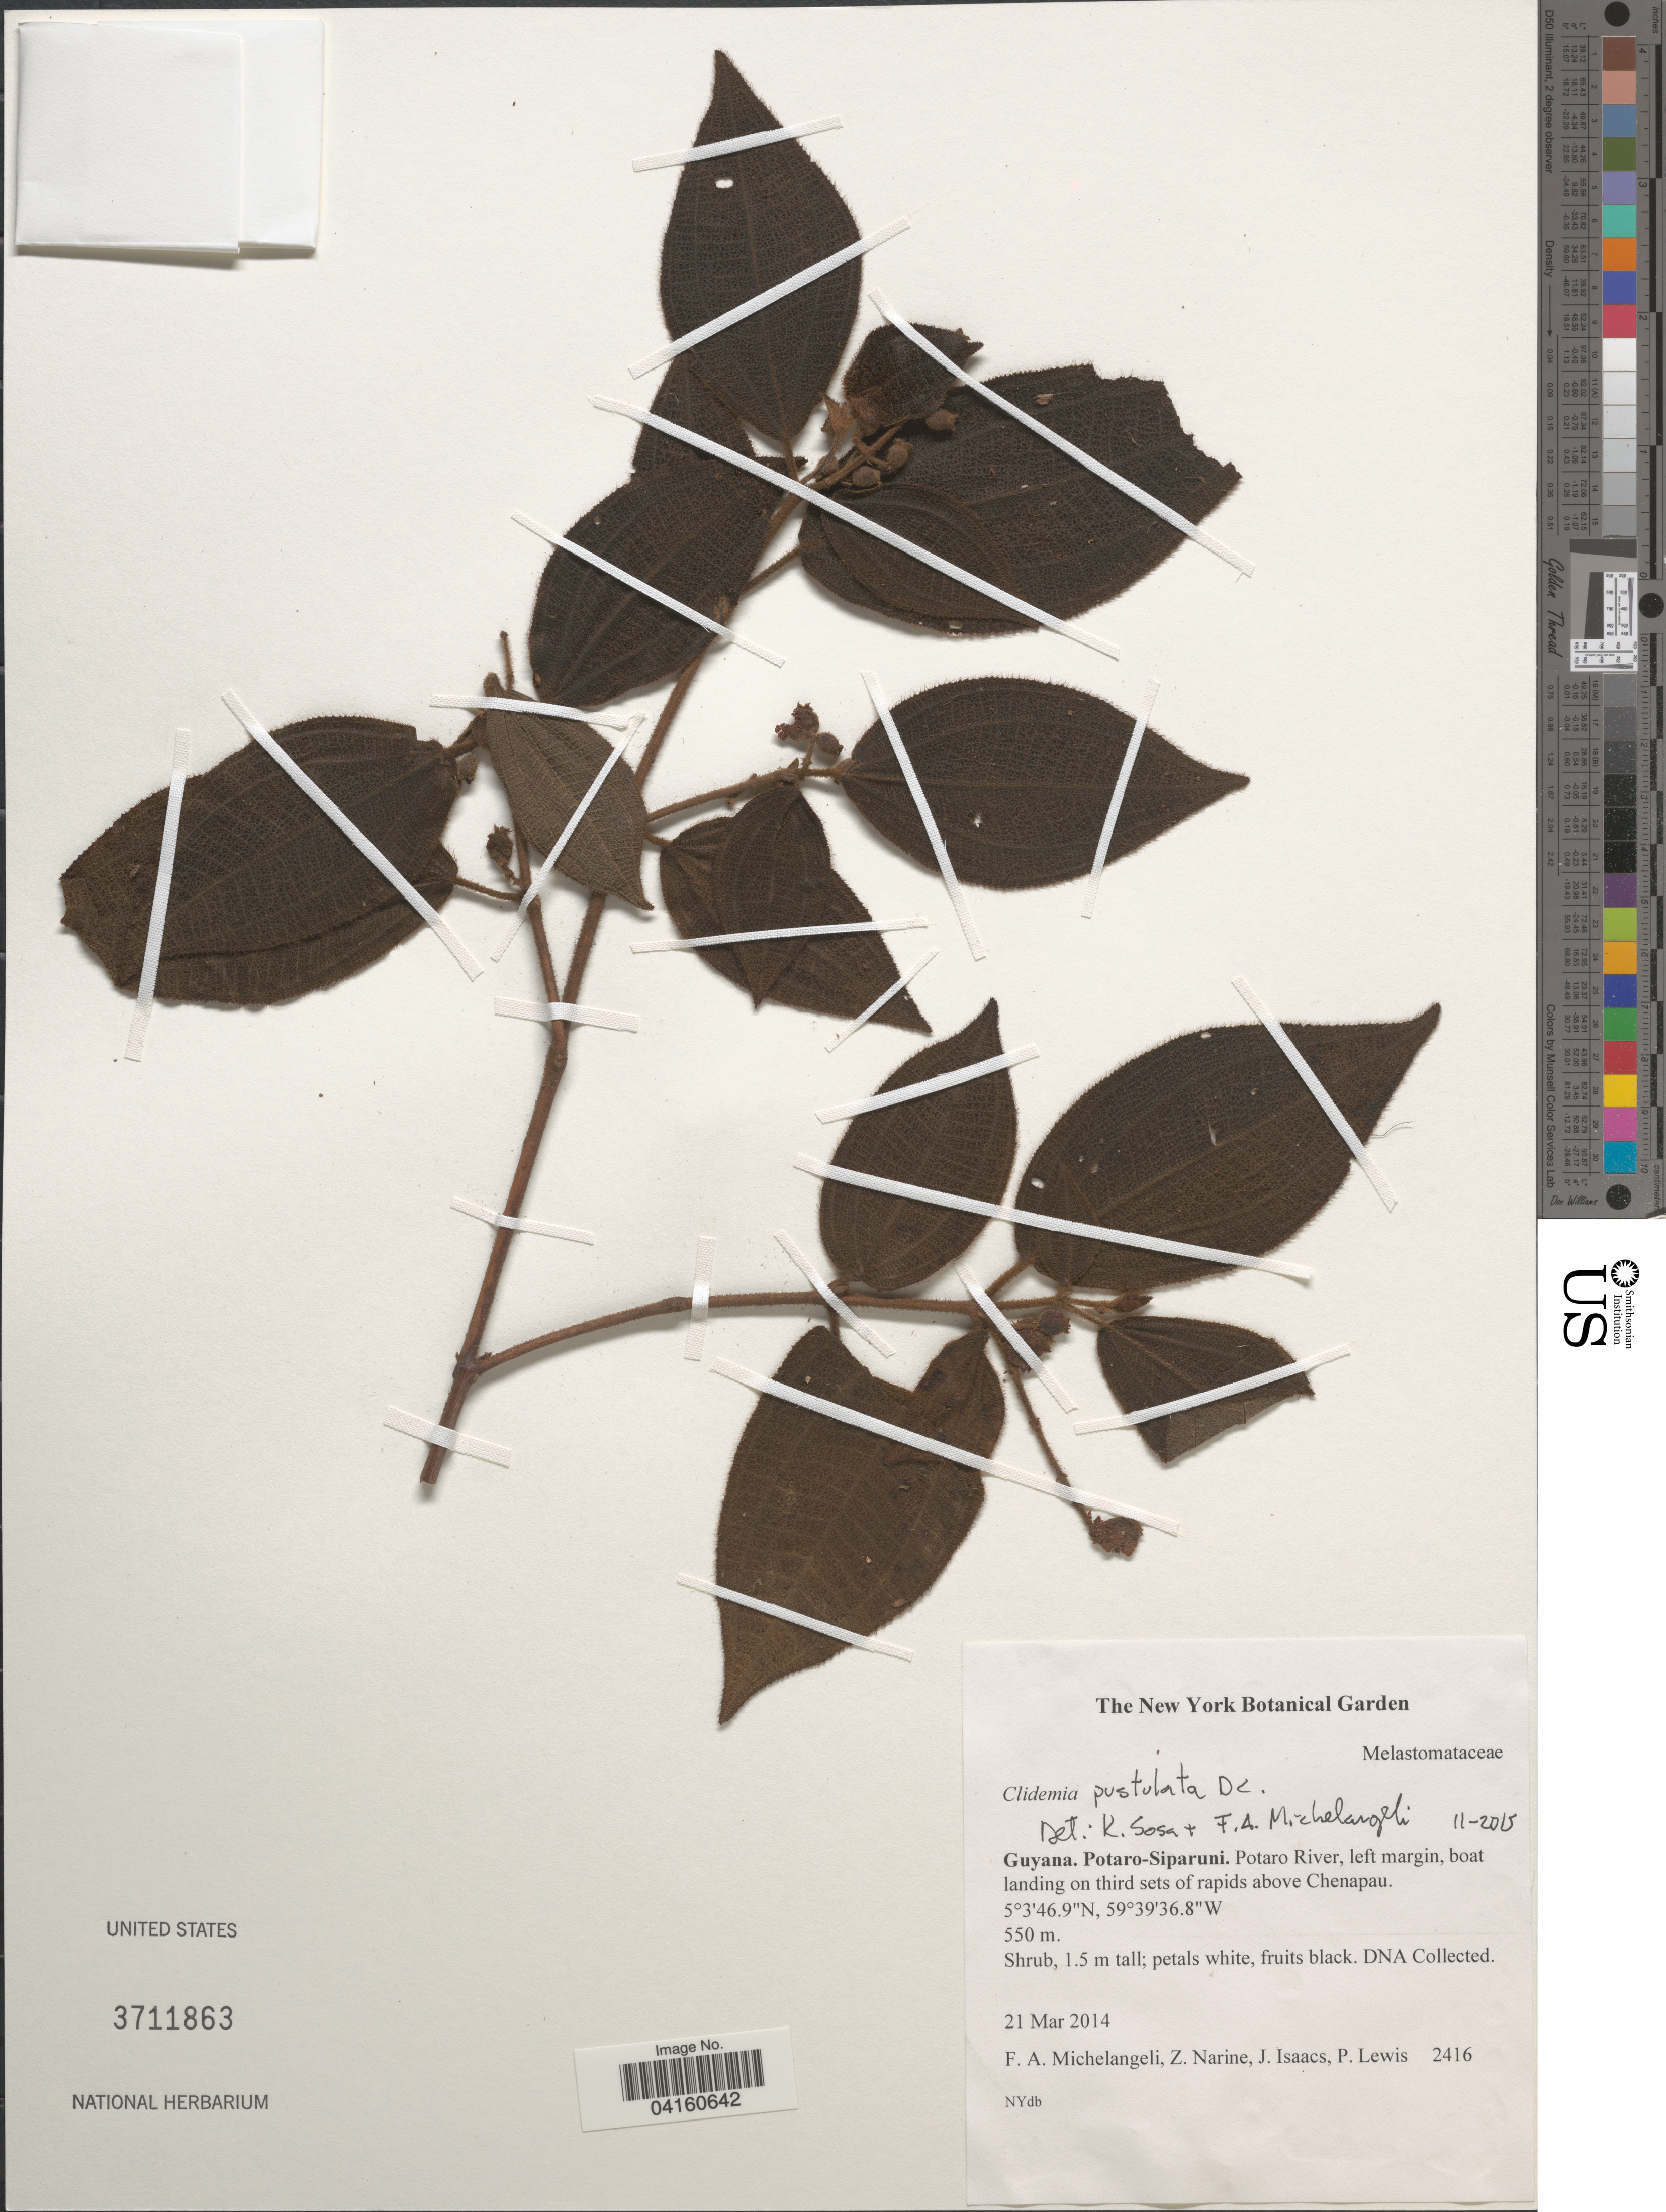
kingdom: Plantae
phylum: Tracheophyta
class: Magnoliopsida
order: Myrtales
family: Melastomataceae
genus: Clidemia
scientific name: Clidemia pustulata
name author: DC.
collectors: F. A. Michelangeli, Z. Narine, J. Isaacs & P. Lewis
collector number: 2416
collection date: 2014-03-21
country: Guyana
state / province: Potaro-Siparuni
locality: Potaro River, left margin, boat landing on third sets of rapids above Chenapau.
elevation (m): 550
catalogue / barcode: US 3711863